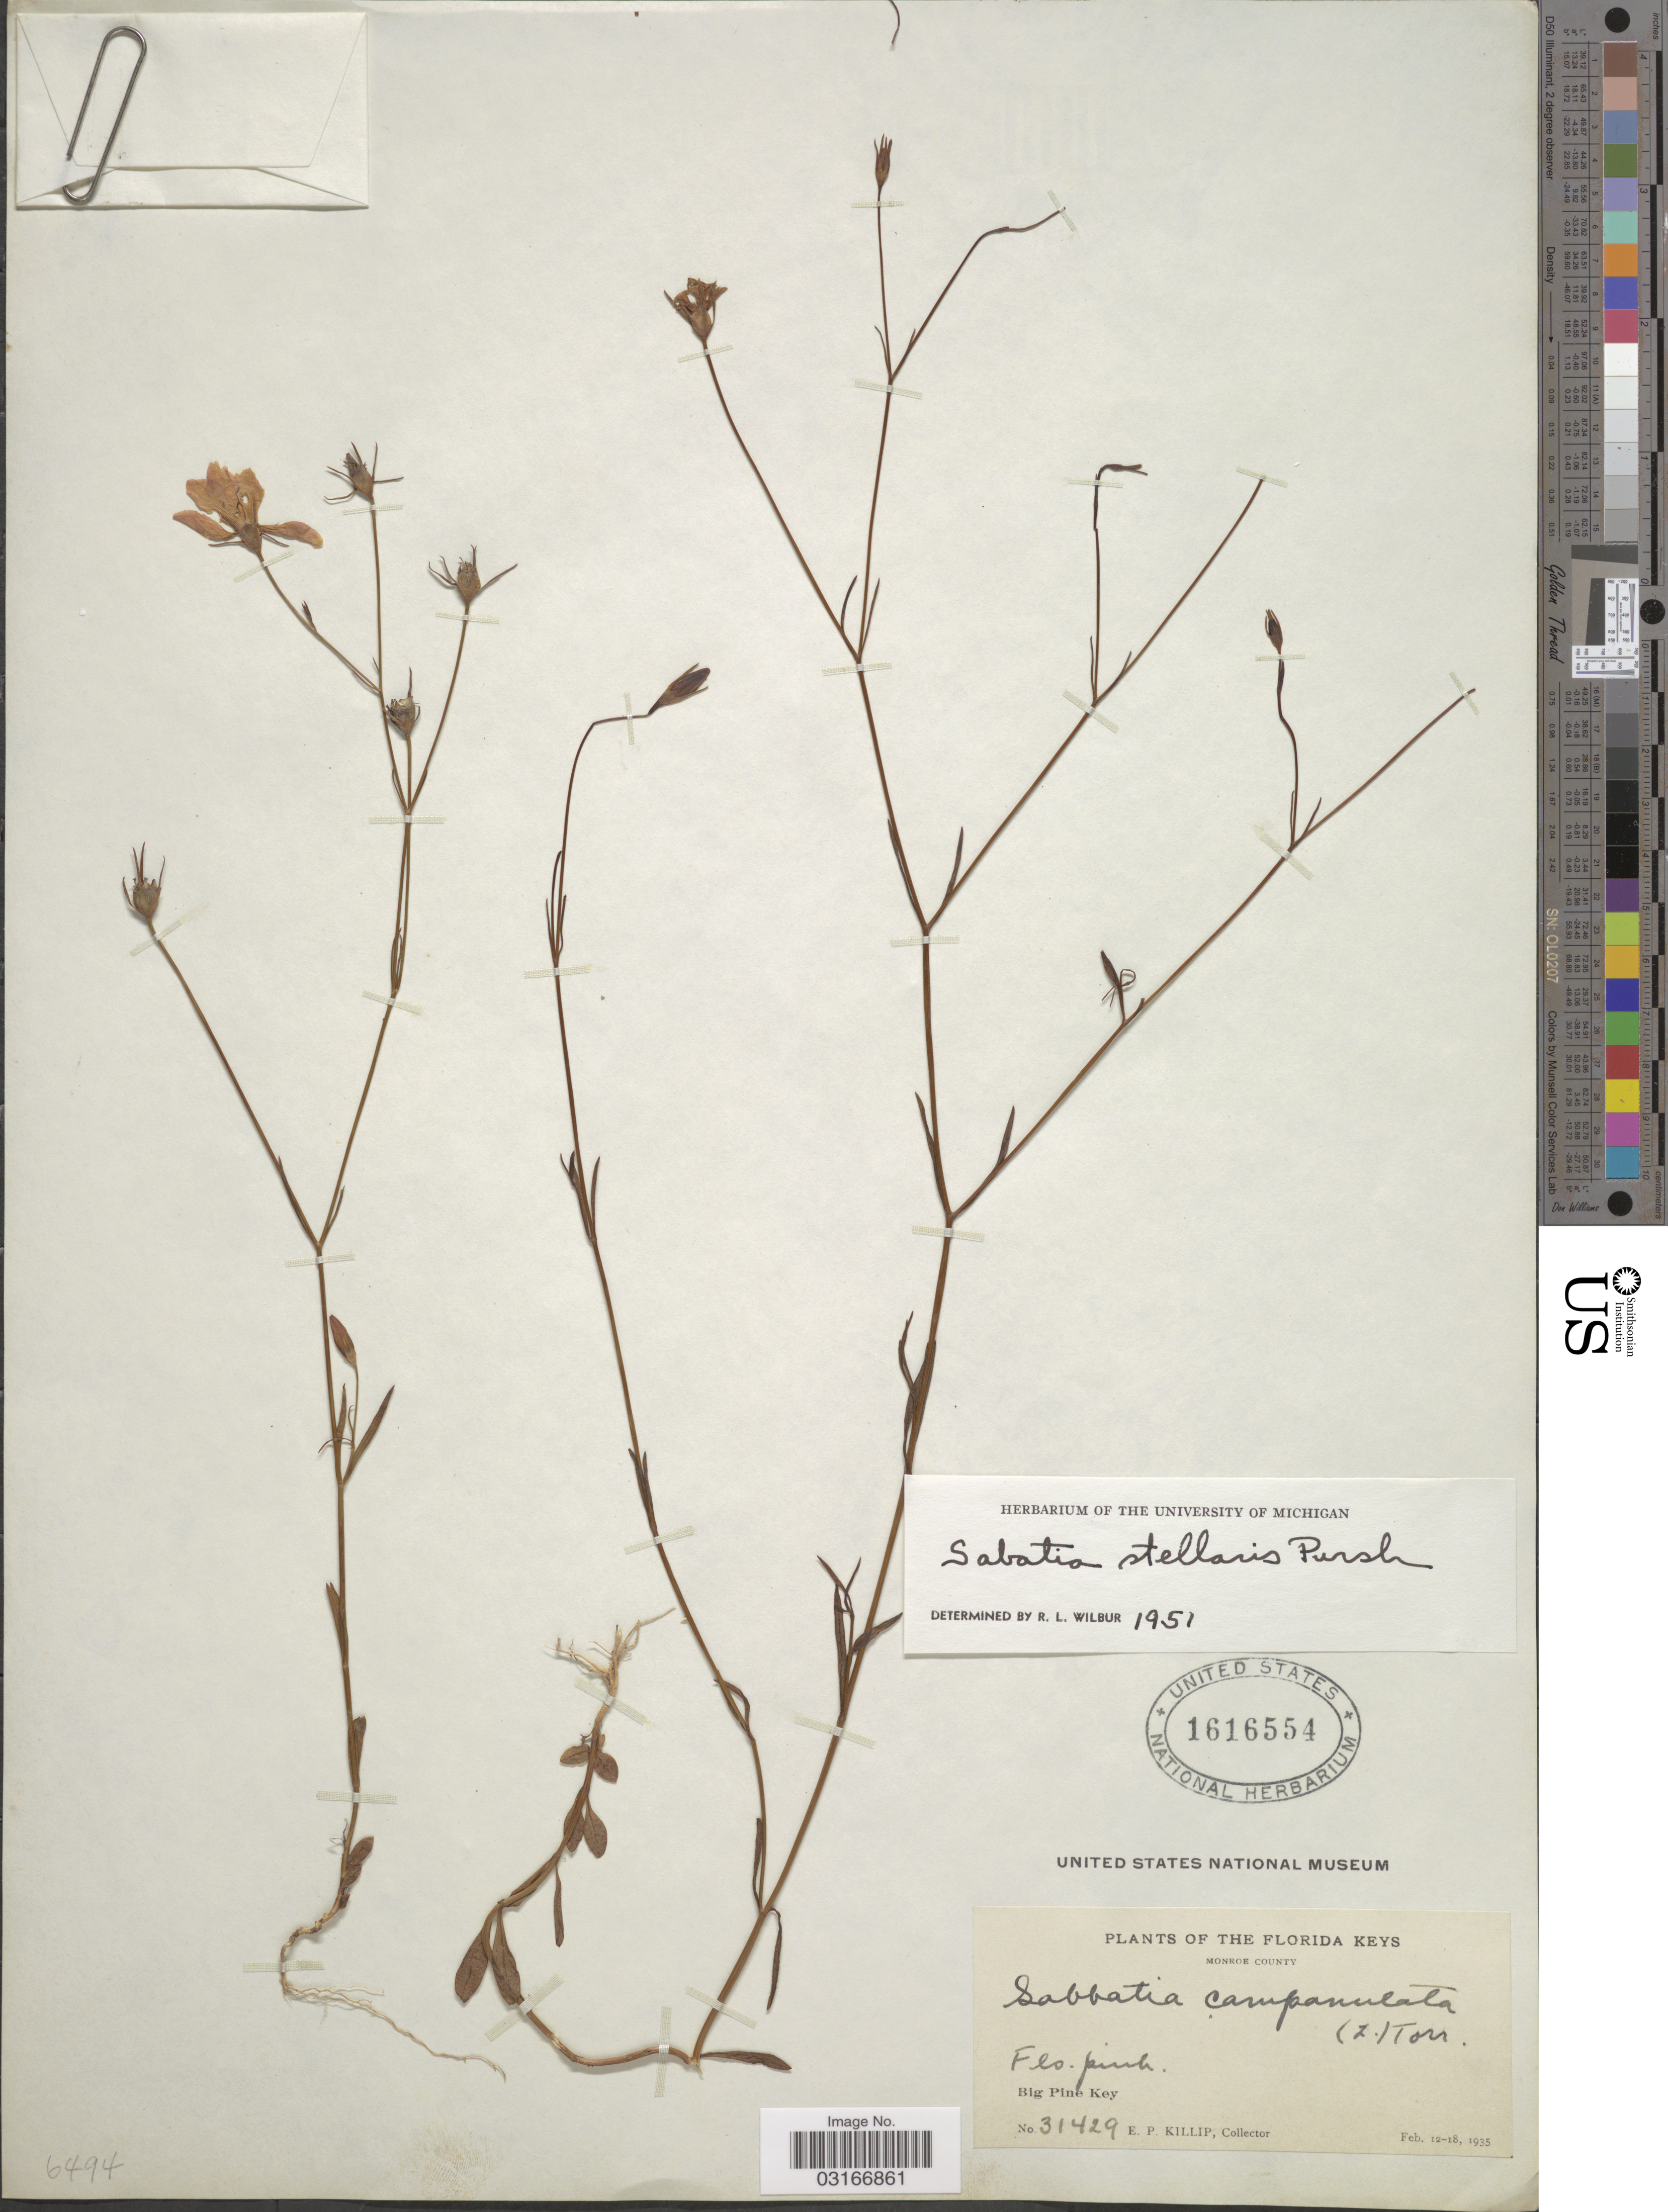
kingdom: Plantae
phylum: Tracheophyta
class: Magnoliopsida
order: Gentianales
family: Gentianaceae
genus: Sabatia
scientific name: Sabatia stellaris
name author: Pursh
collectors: E. P. Killip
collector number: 31429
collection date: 1935-02-12/1935-02-18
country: United States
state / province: Florida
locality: The Florida Keys. Monroe County. Big Pine Key.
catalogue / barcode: US 1616554